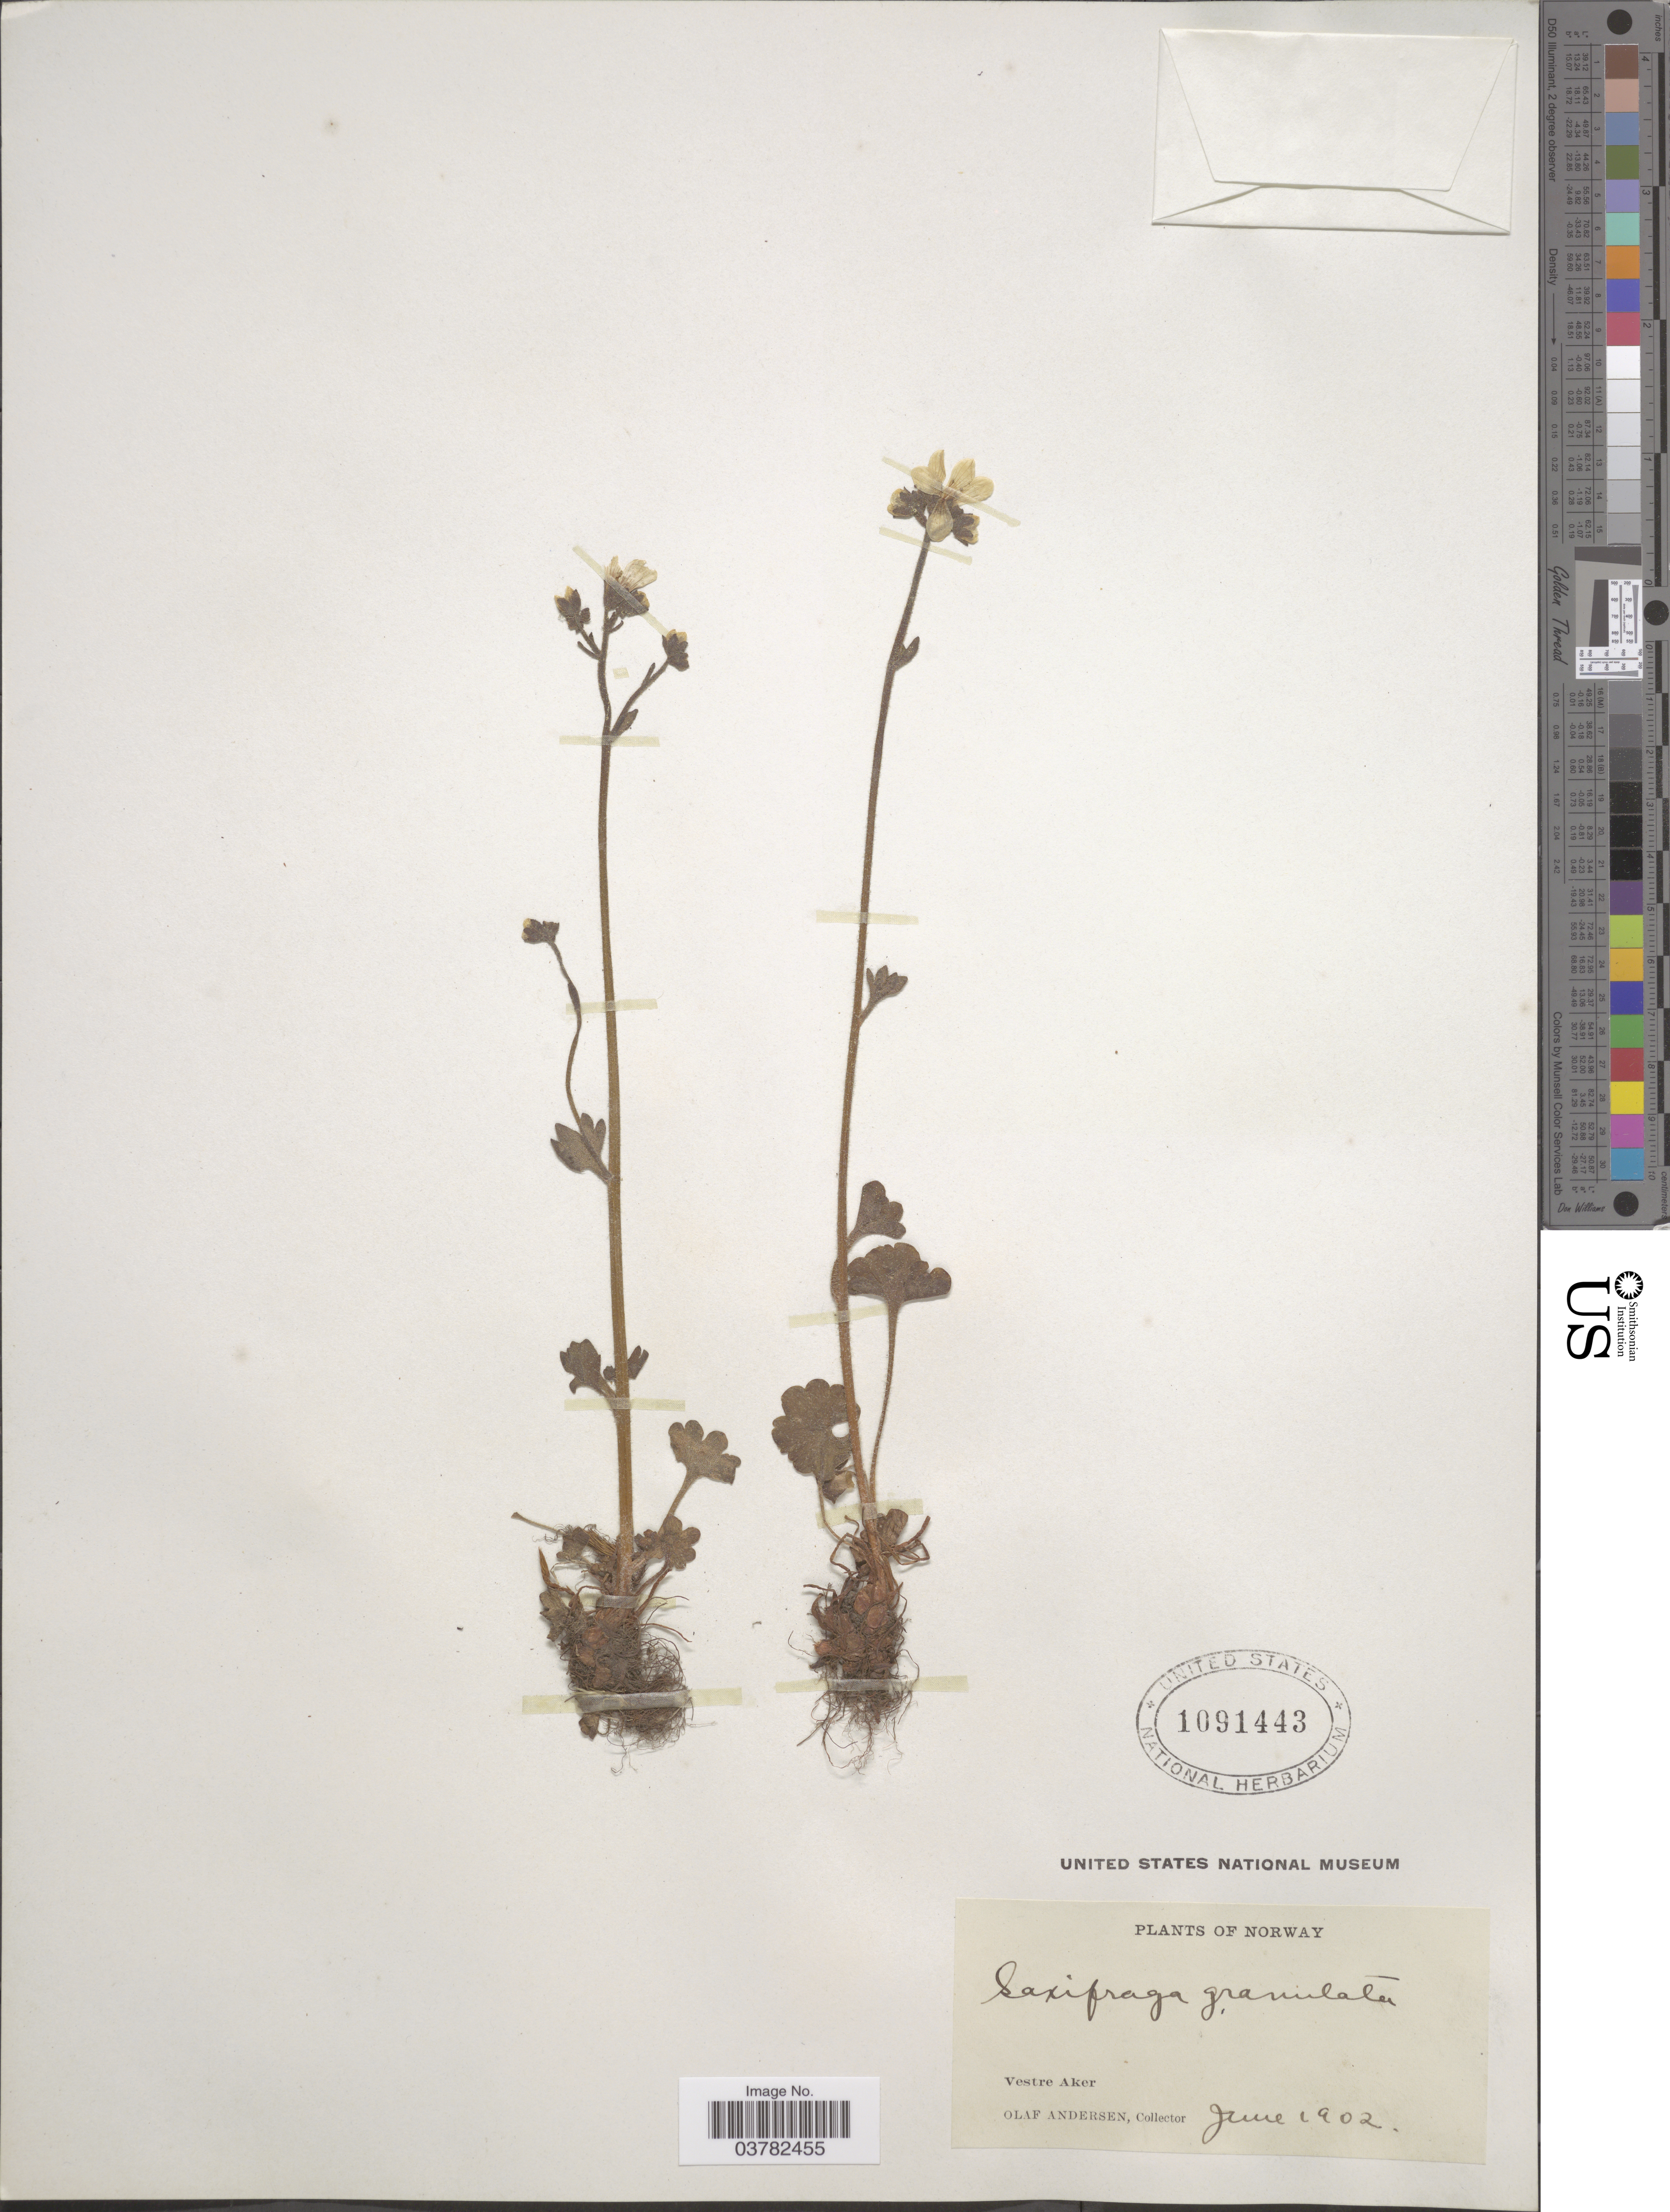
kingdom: Plantae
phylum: Tracheophyta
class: Magnoliopsida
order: Saxifragales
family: Saxifragaceae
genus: Saxifraga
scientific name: Saxifraga granulata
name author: L.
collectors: O. Andersen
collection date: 1902-06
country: Norway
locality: Vestre Aker.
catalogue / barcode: US 1091443